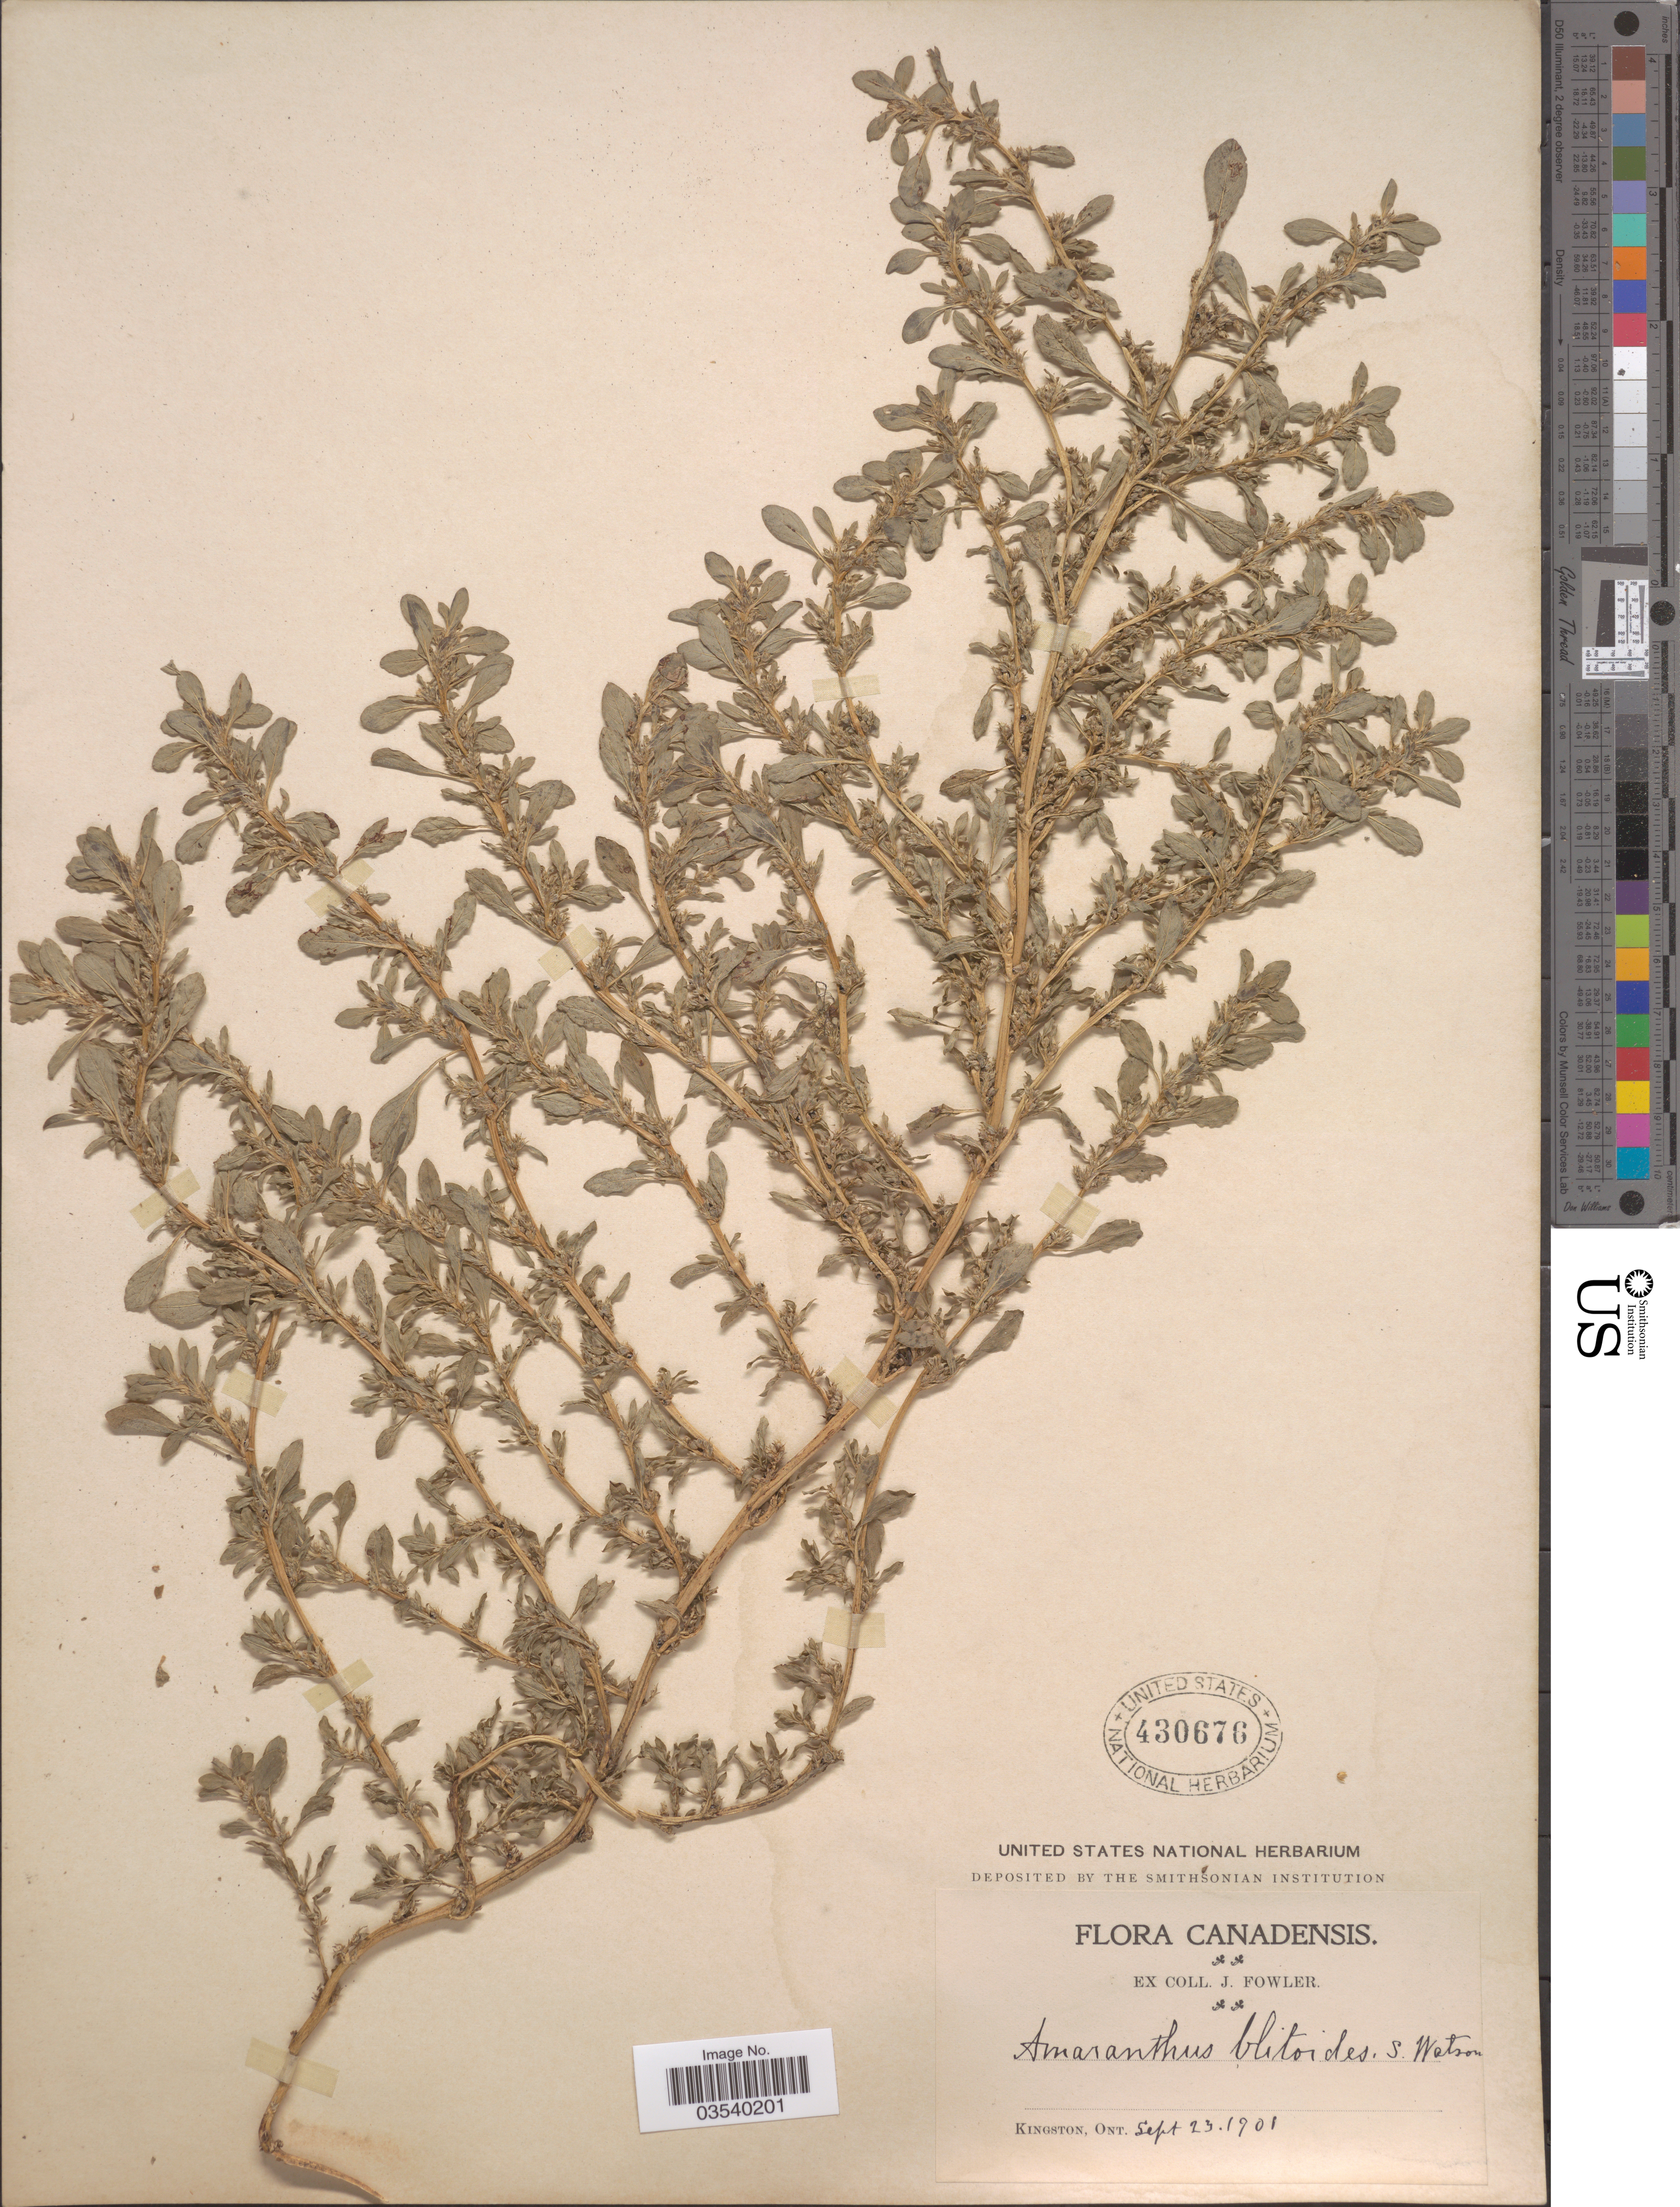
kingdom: Plantae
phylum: Tracheophyta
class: Magnoliopsida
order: Caryophyllales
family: Amaranthaceae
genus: Amaranthus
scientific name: Amaranthus blitoides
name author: S. Watson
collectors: J. Fowler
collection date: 1901-09-23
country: Canada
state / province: Ontario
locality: Kingston.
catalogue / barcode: US 430676